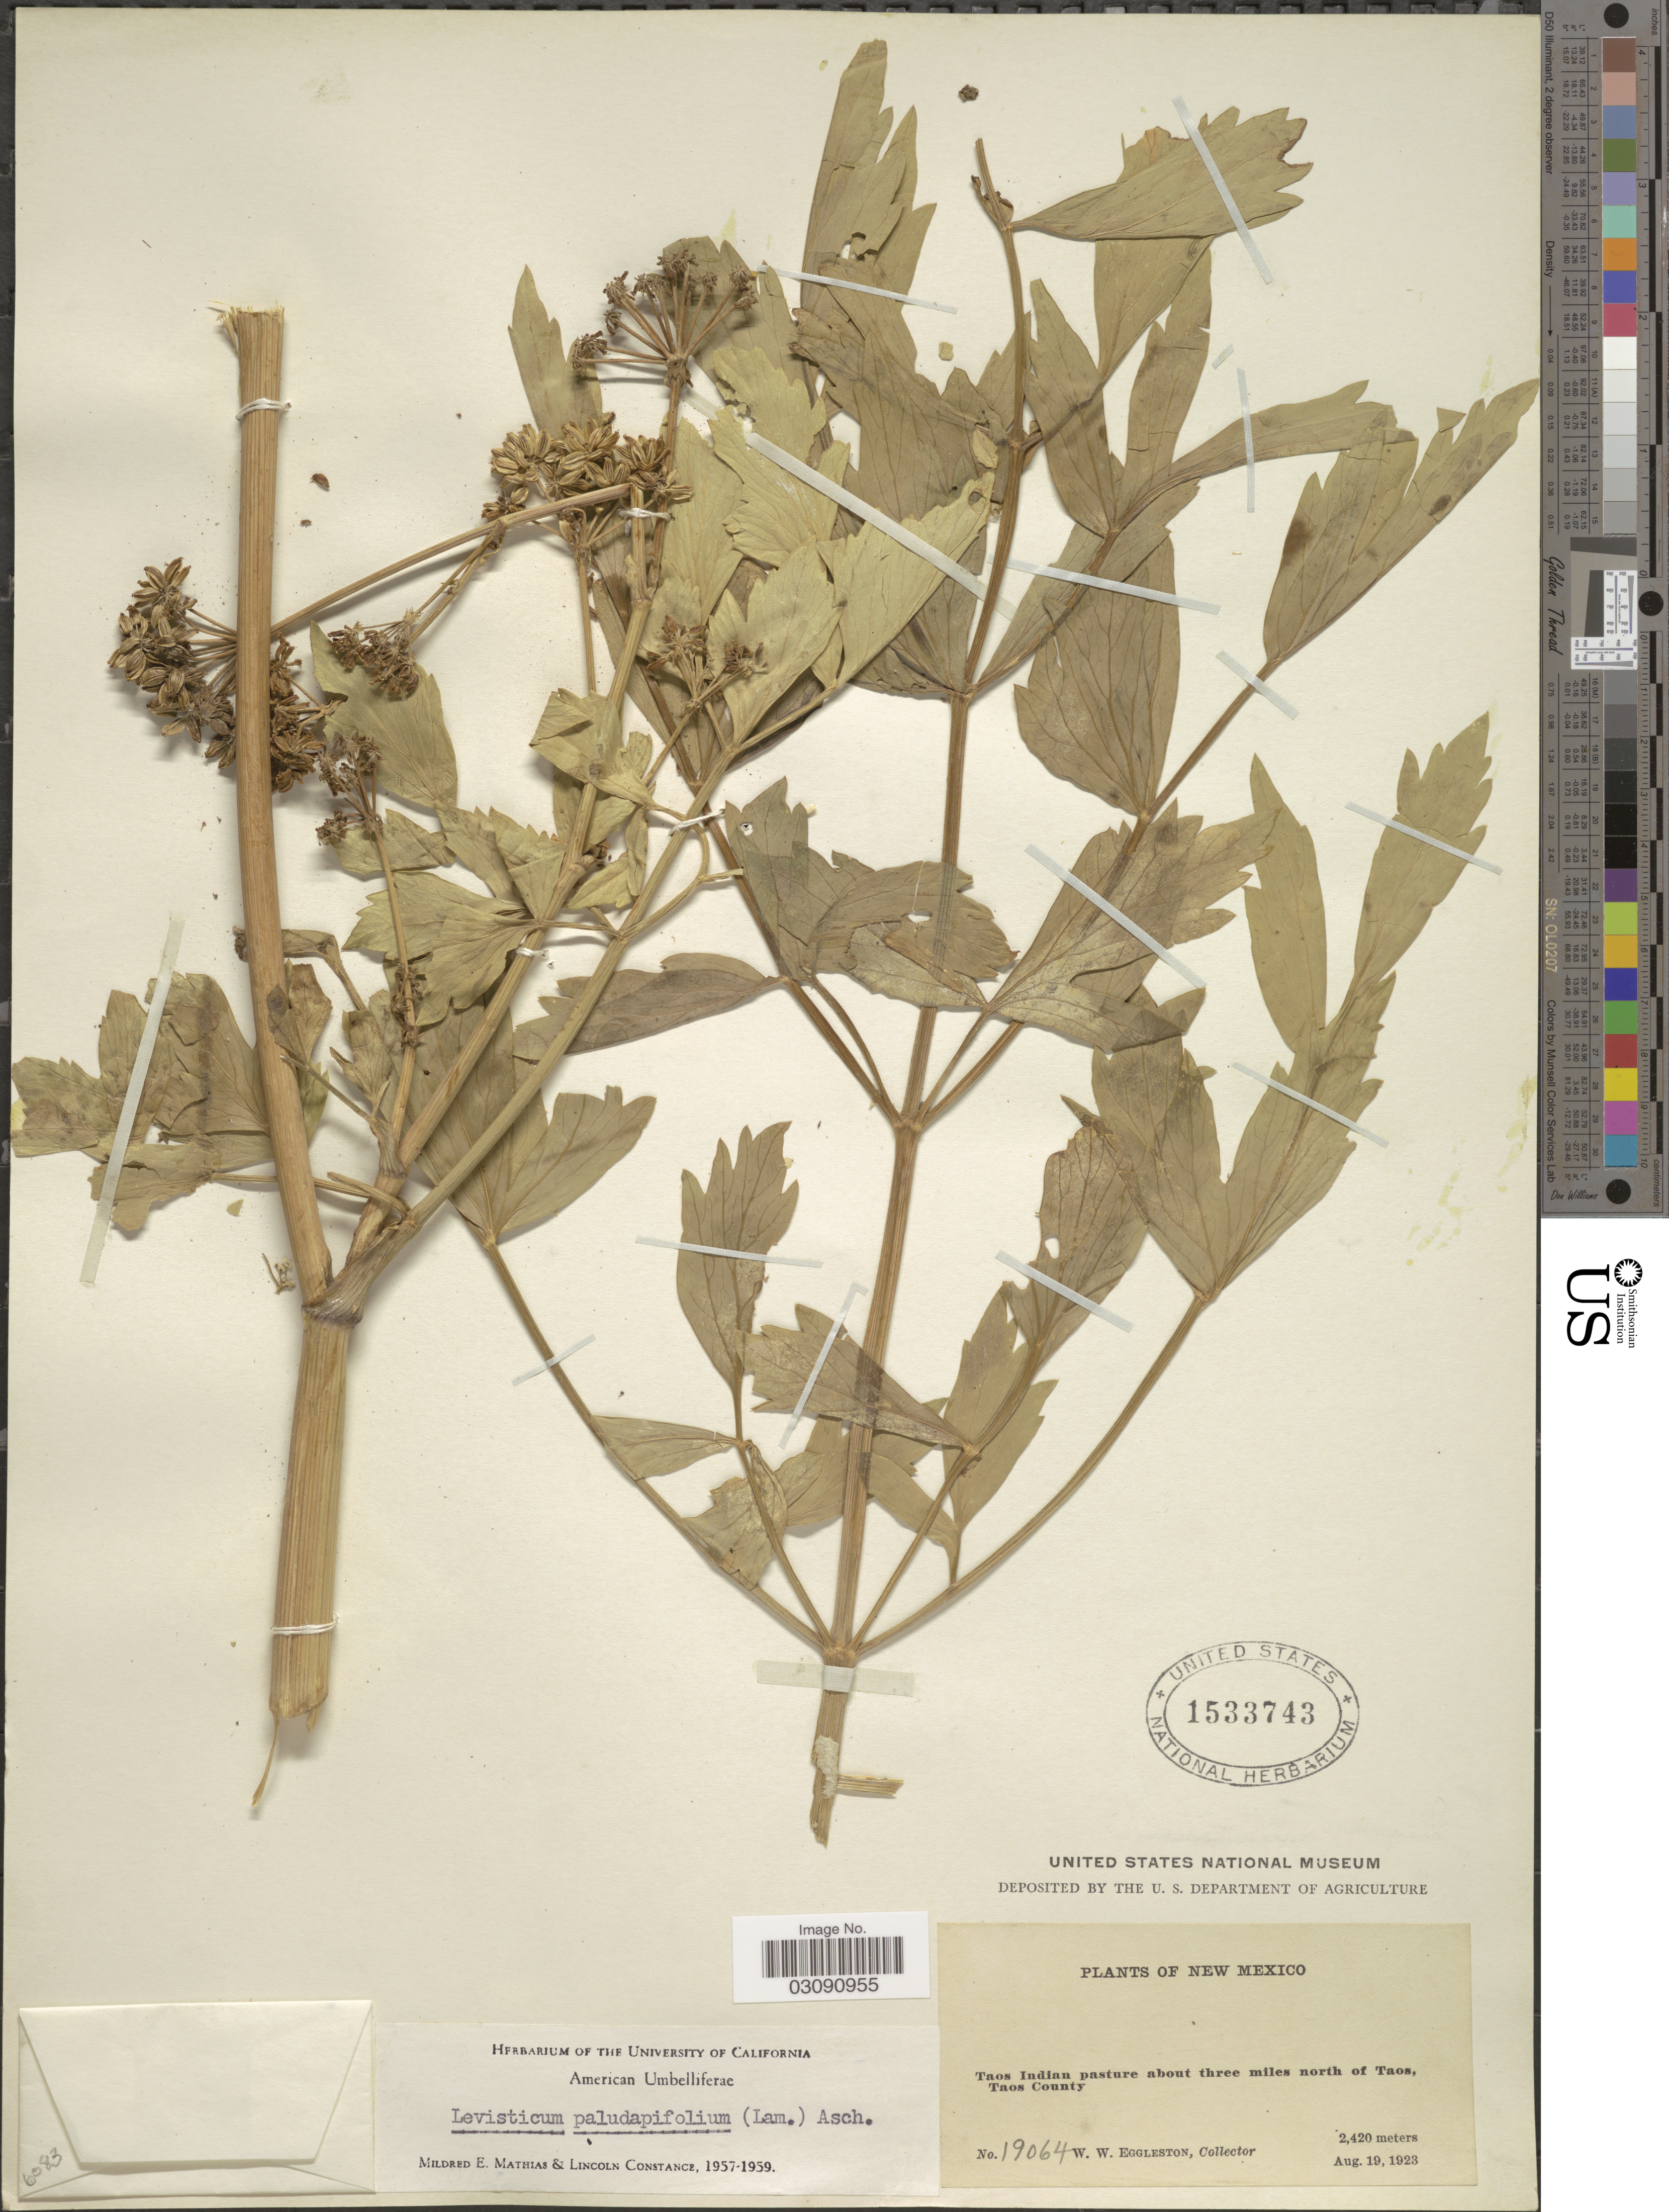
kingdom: Plantae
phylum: Tracheophyta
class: Magnoliopsida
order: Apiales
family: Apiaceae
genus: Levisticum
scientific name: Levisticum paludapifolium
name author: Asch.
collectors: W. W. Eggleston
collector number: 19064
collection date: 1923-08-19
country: United States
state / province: New Mexico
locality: Taos Indian pasture about three miles north of Taos, Taos County.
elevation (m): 2420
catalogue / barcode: US 1533743